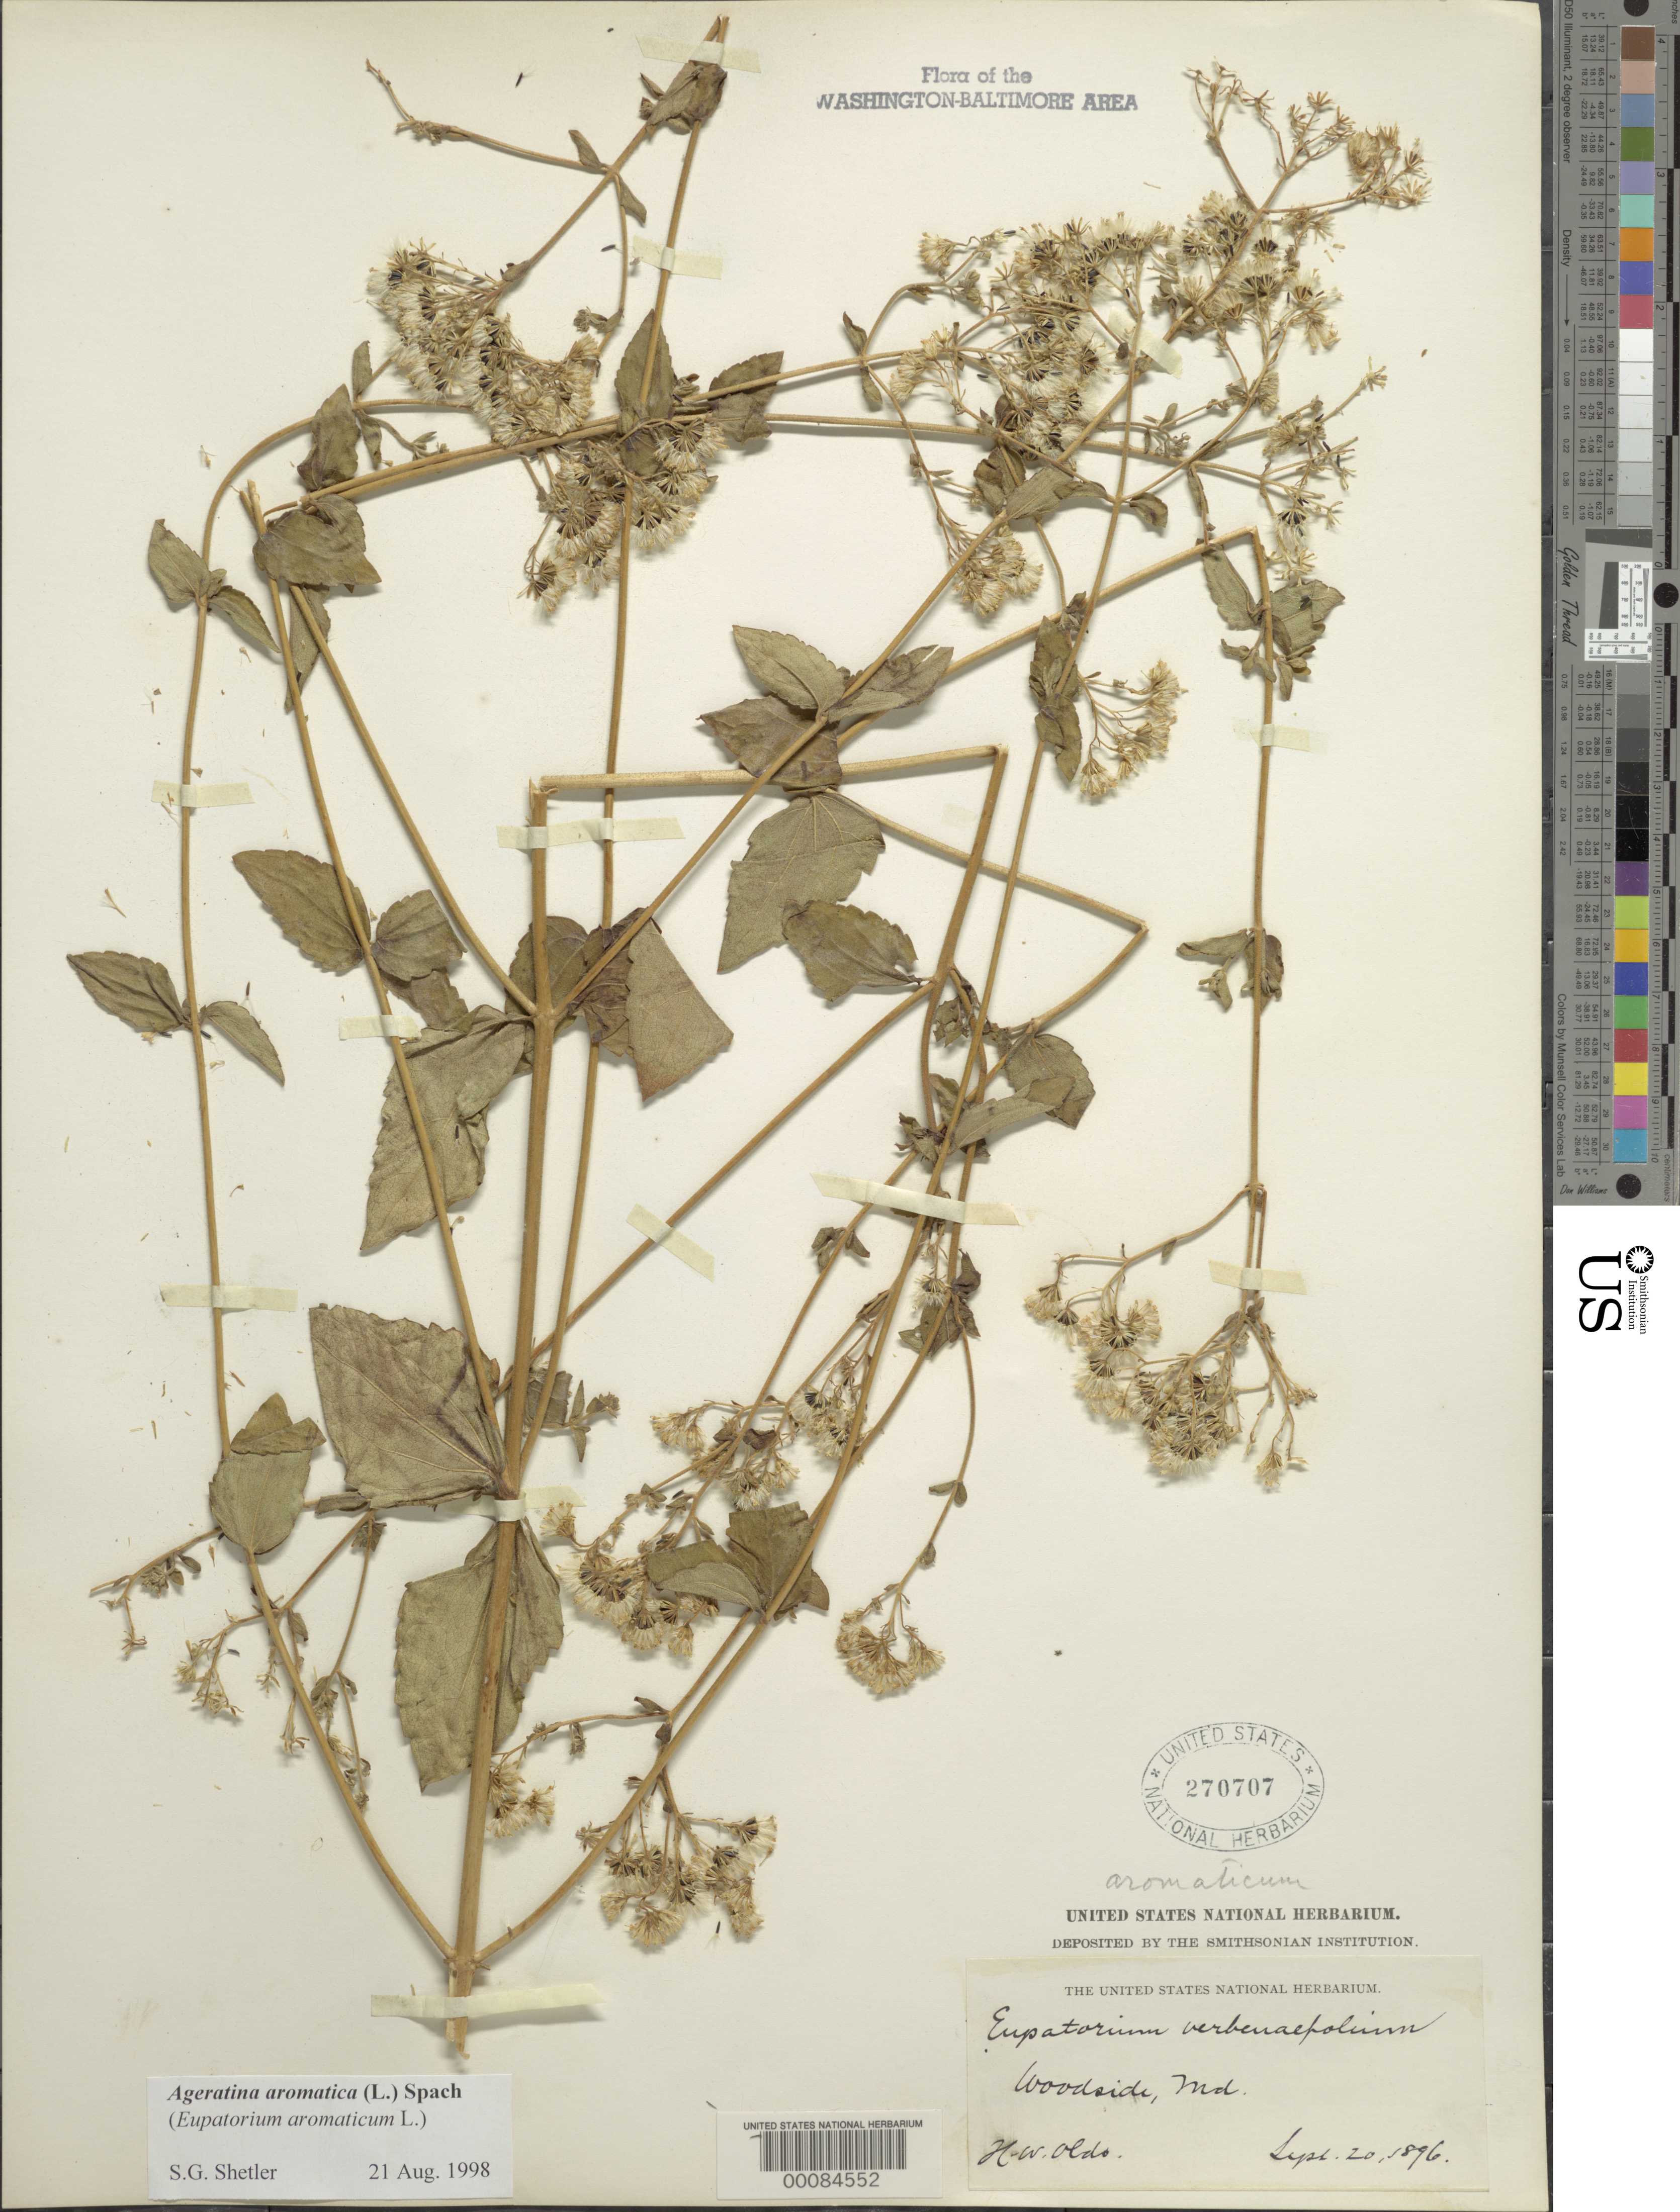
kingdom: Plantae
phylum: Tracheophyta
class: Magnoliopsida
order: Asterales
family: Asteraceae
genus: Ageratina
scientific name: Ageratina aromatica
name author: (L.) Spach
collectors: H. W. Olds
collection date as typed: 20 Sep 1896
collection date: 1896-09-20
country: United States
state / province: Maryland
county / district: Montgomery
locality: Woodside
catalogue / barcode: US 270707